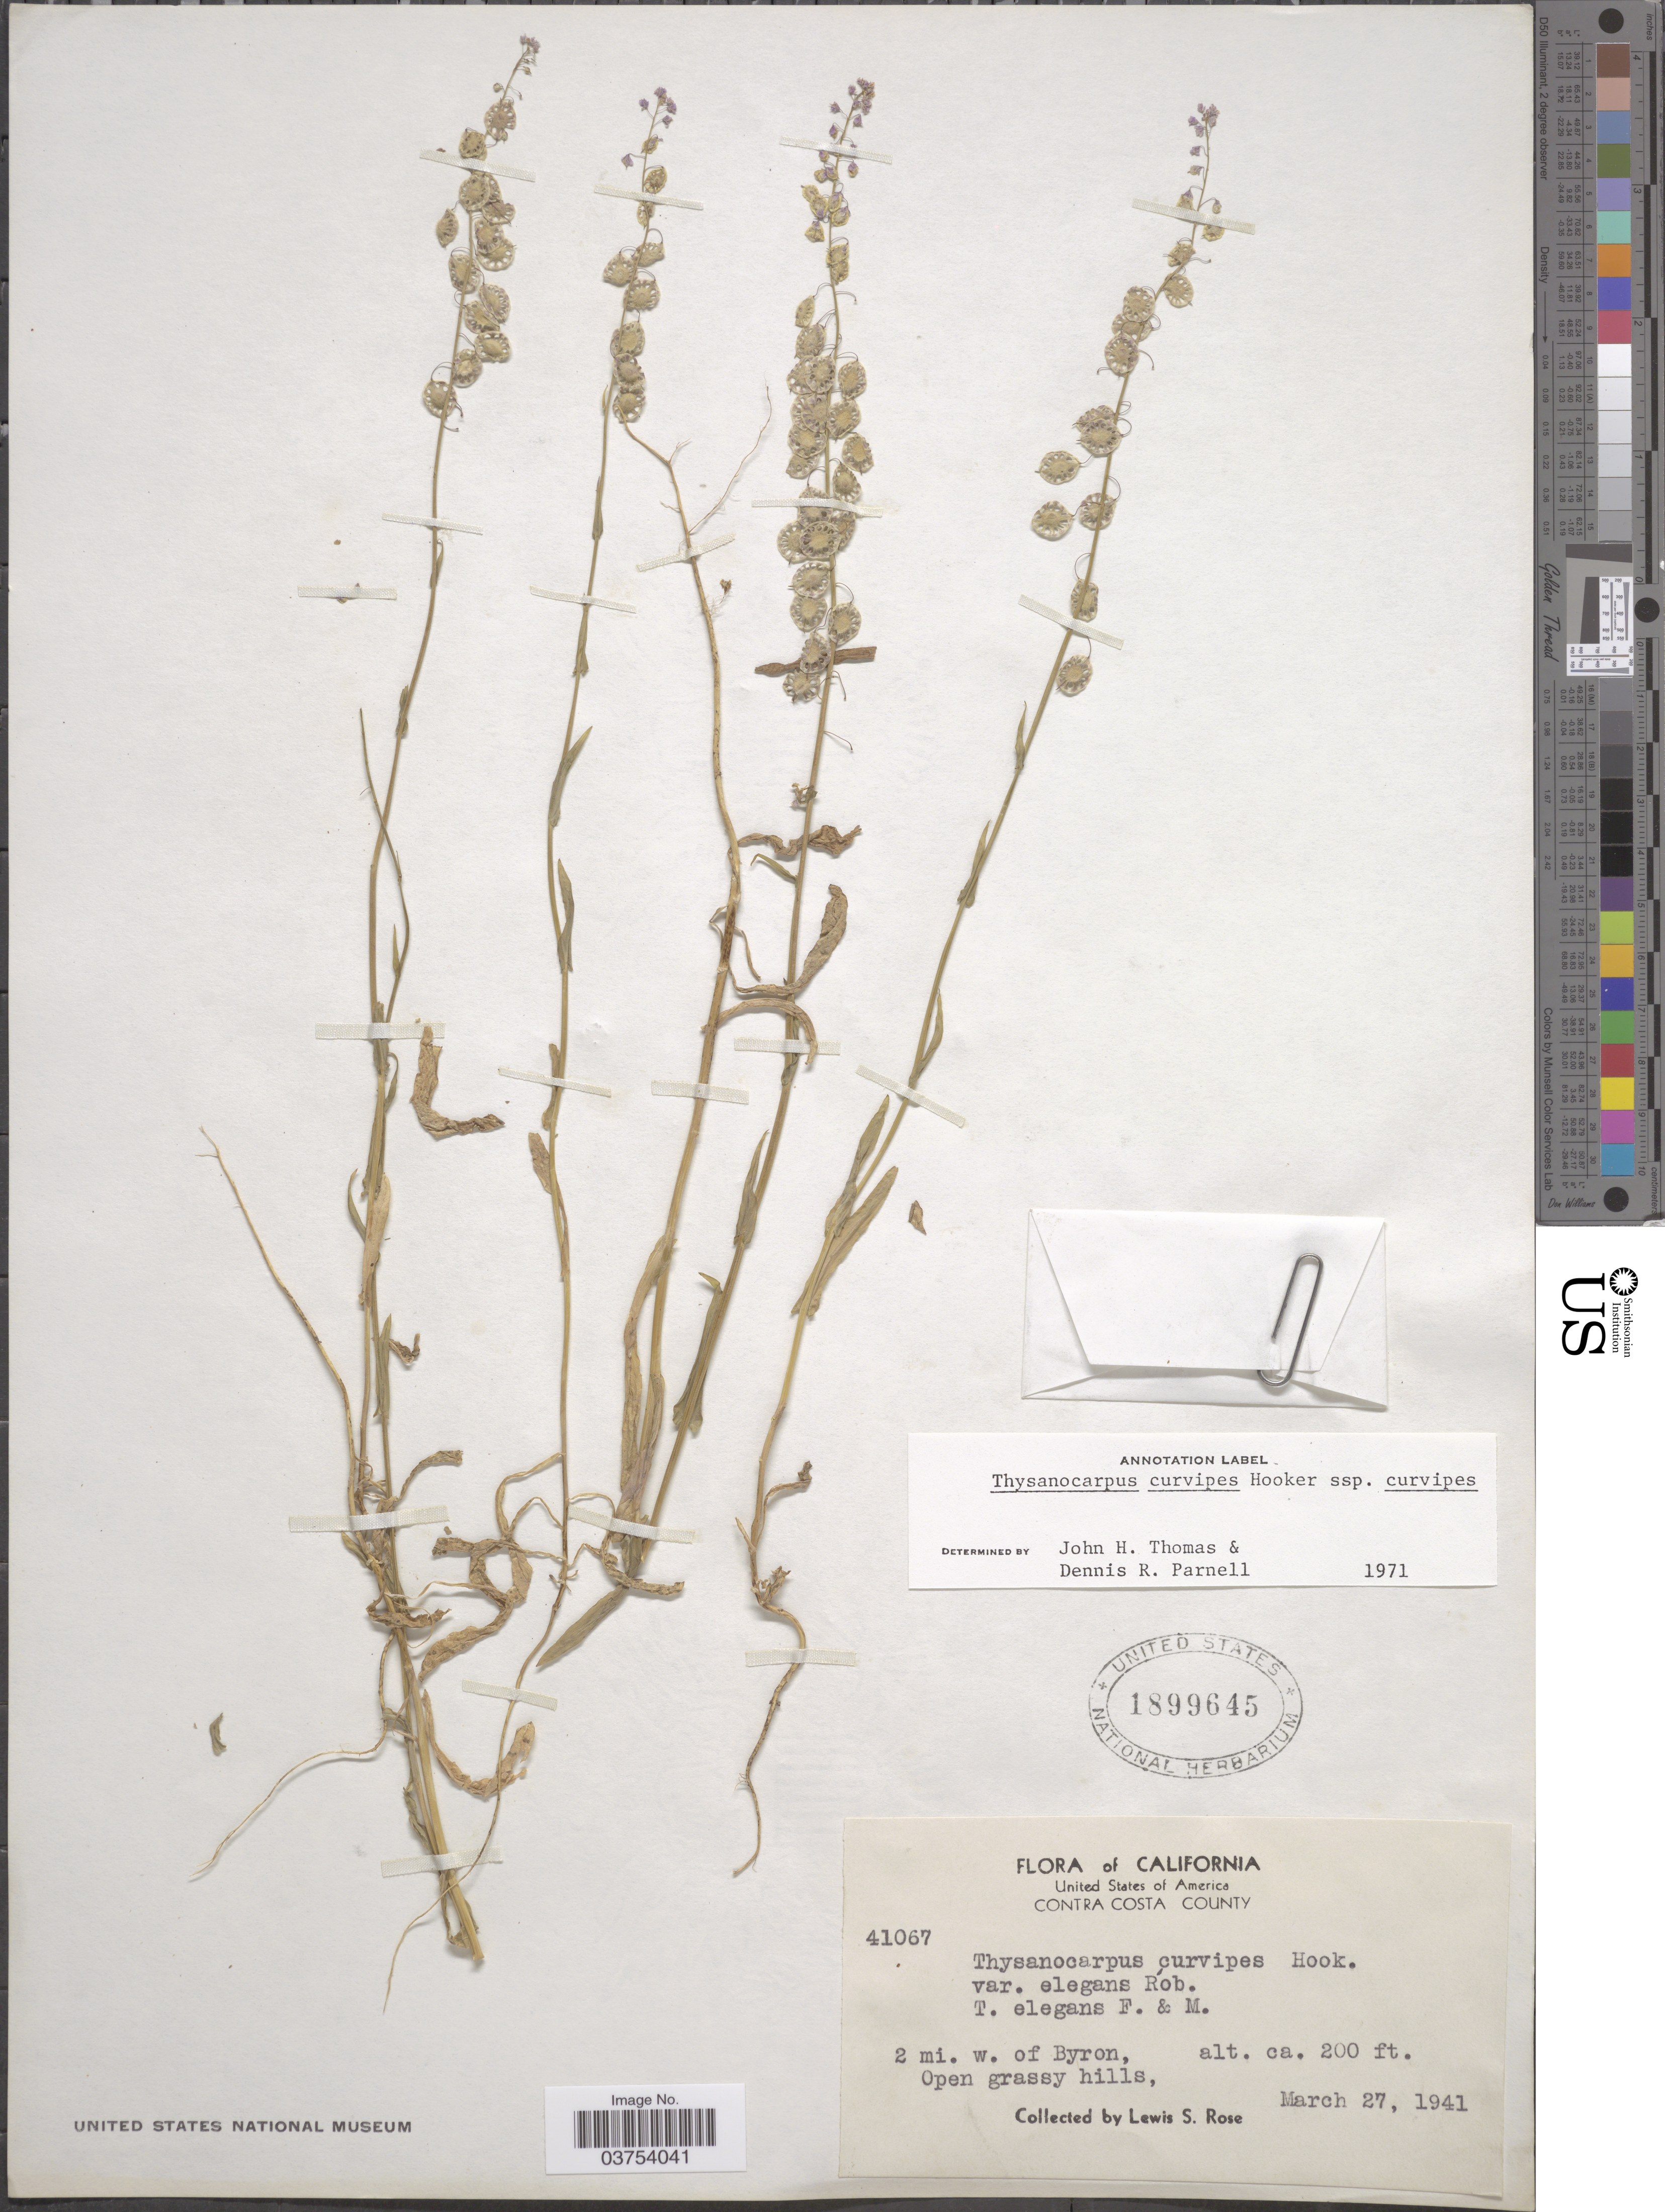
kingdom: Plantae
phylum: Tracheophyta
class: Magnoliopsida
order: Brassicales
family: Brassicaceae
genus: Thysanocarpus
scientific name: Thysanocarpus curvipes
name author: Hook.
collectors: L. S. Rose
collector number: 41067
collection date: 1941-03-27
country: United States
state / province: California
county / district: Contra Costa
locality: United States of America. Contra Costa County. 2 mi. w. of Byron.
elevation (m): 61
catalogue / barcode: US 1899645